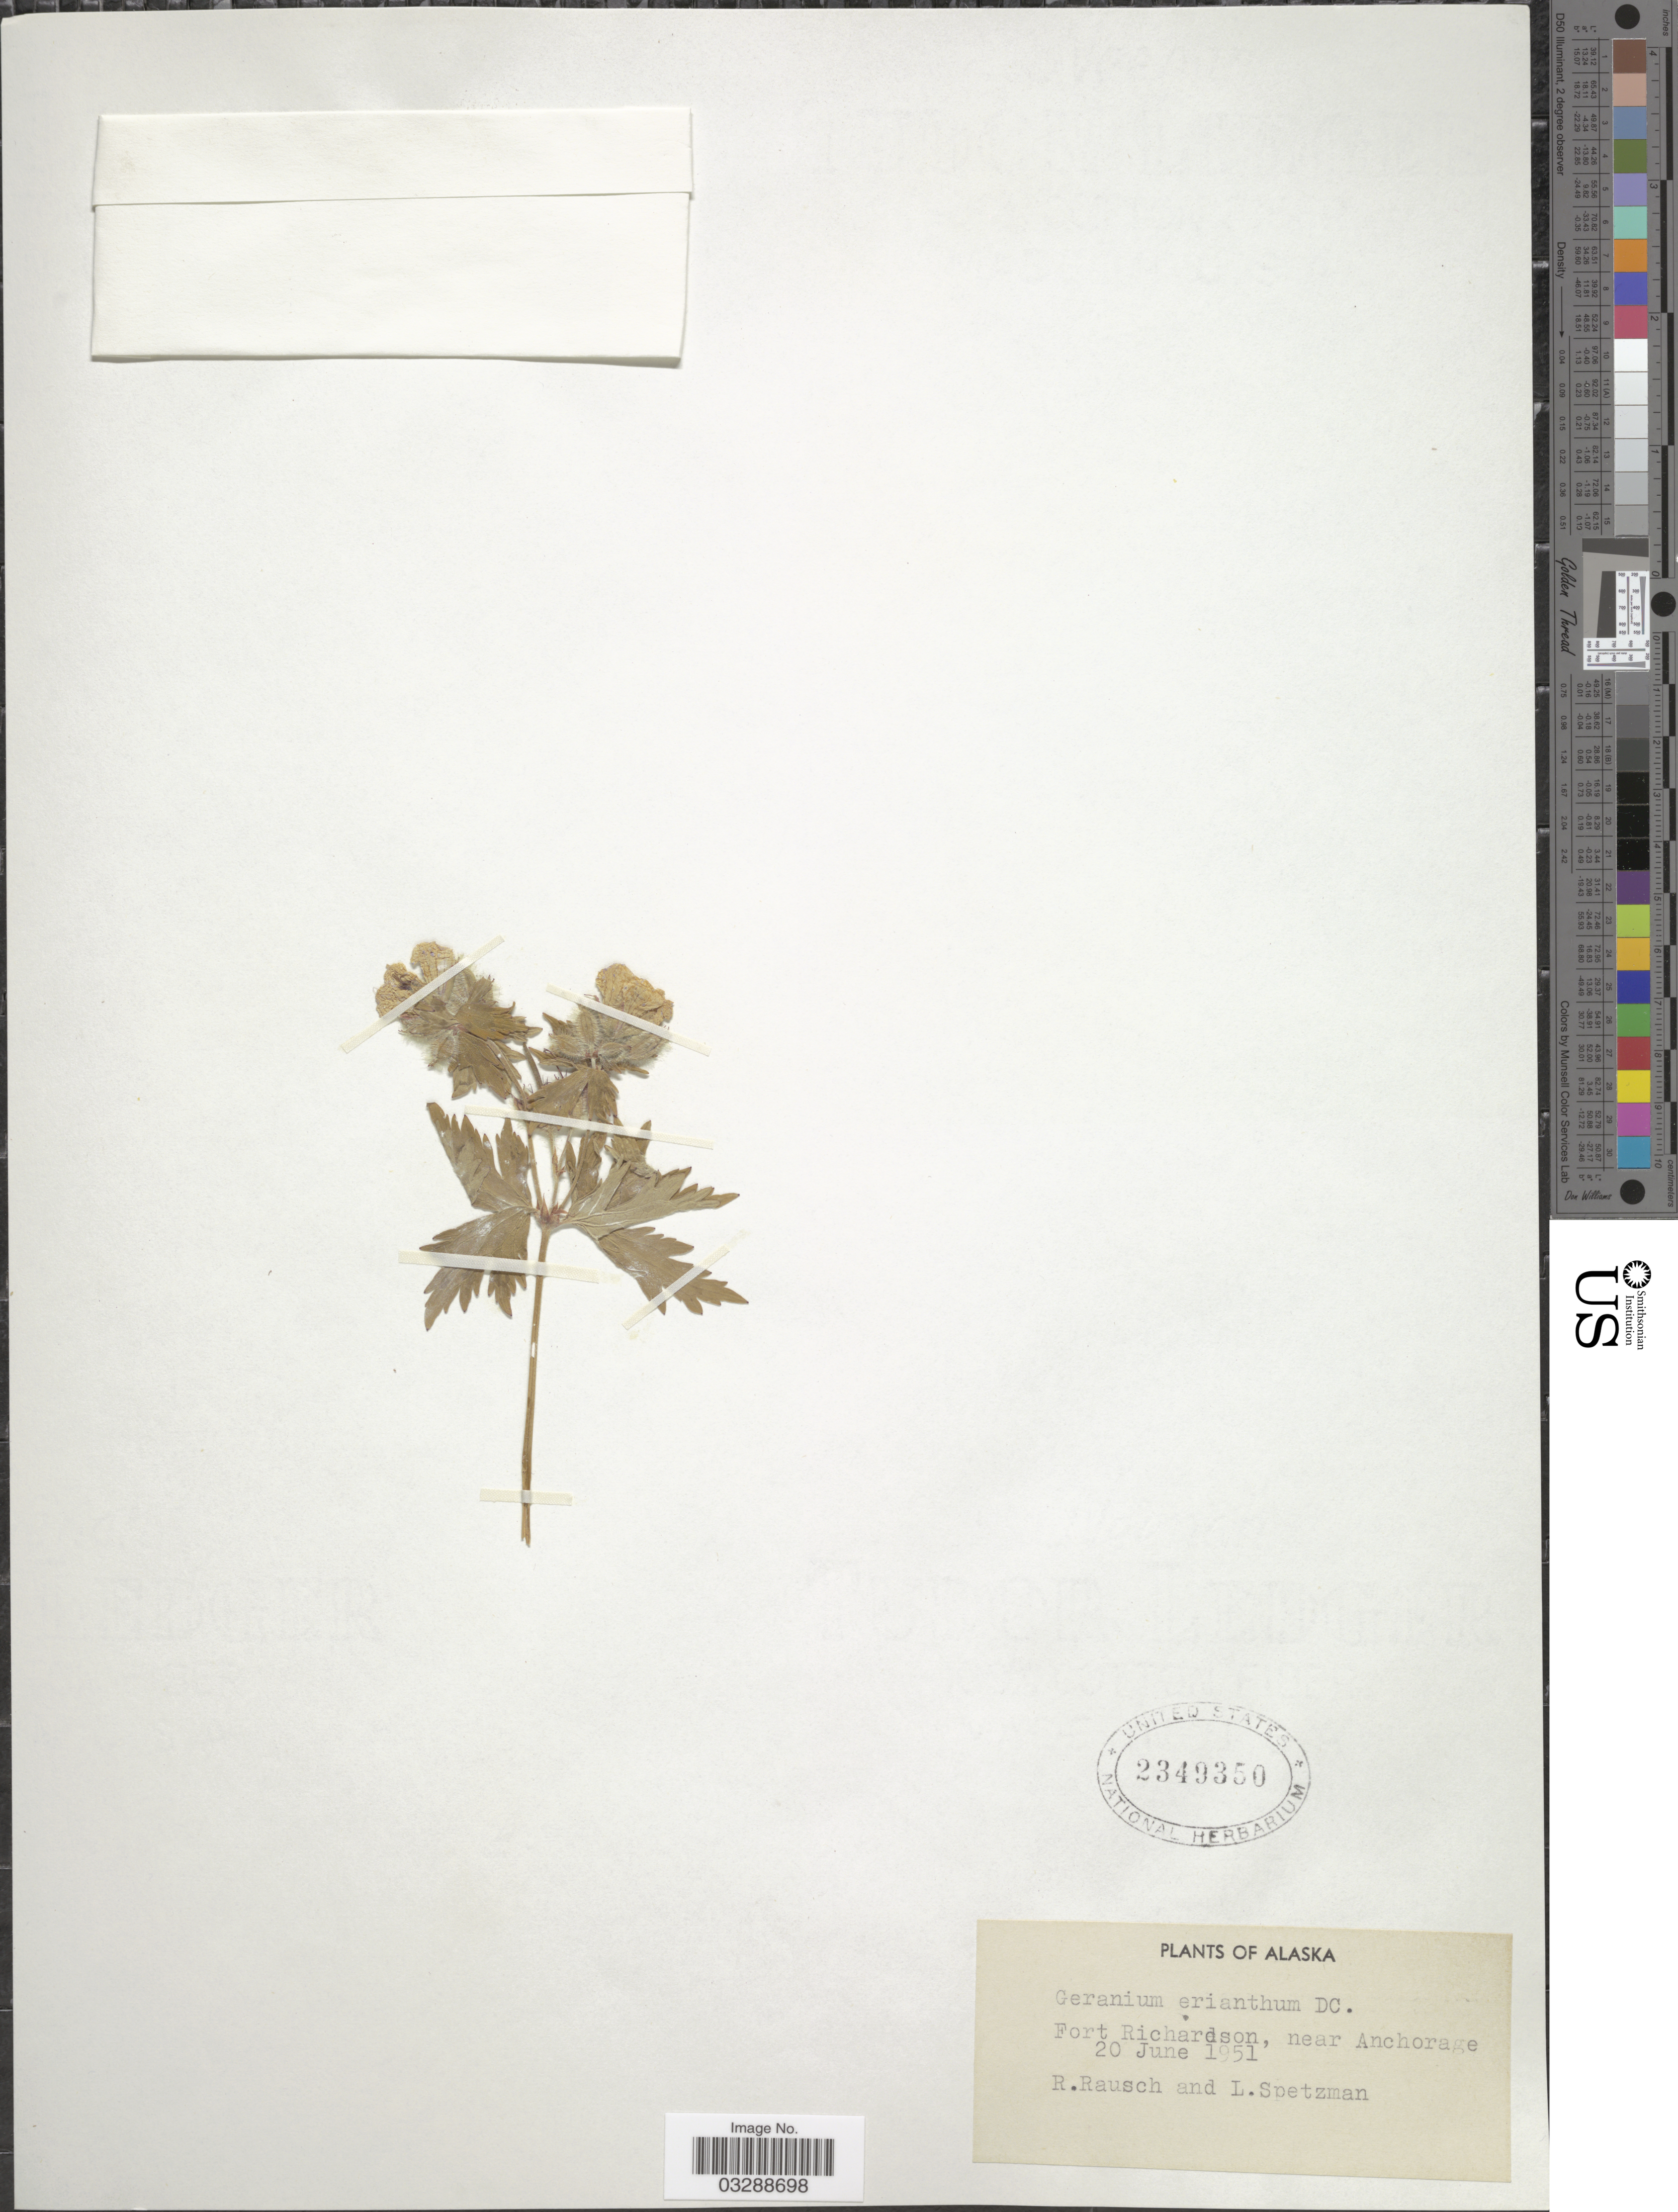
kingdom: Plantae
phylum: Tracheophyta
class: Magnoliopsida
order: Geraniales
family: Geraniaceae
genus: Geranium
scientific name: Geranium erianthum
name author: DC.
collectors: R. Rausch & L. Spetzman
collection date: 1951-06-20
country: United States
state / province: Alaska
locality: Fort Richardson, near Anchorage.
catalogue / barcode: US 2349350